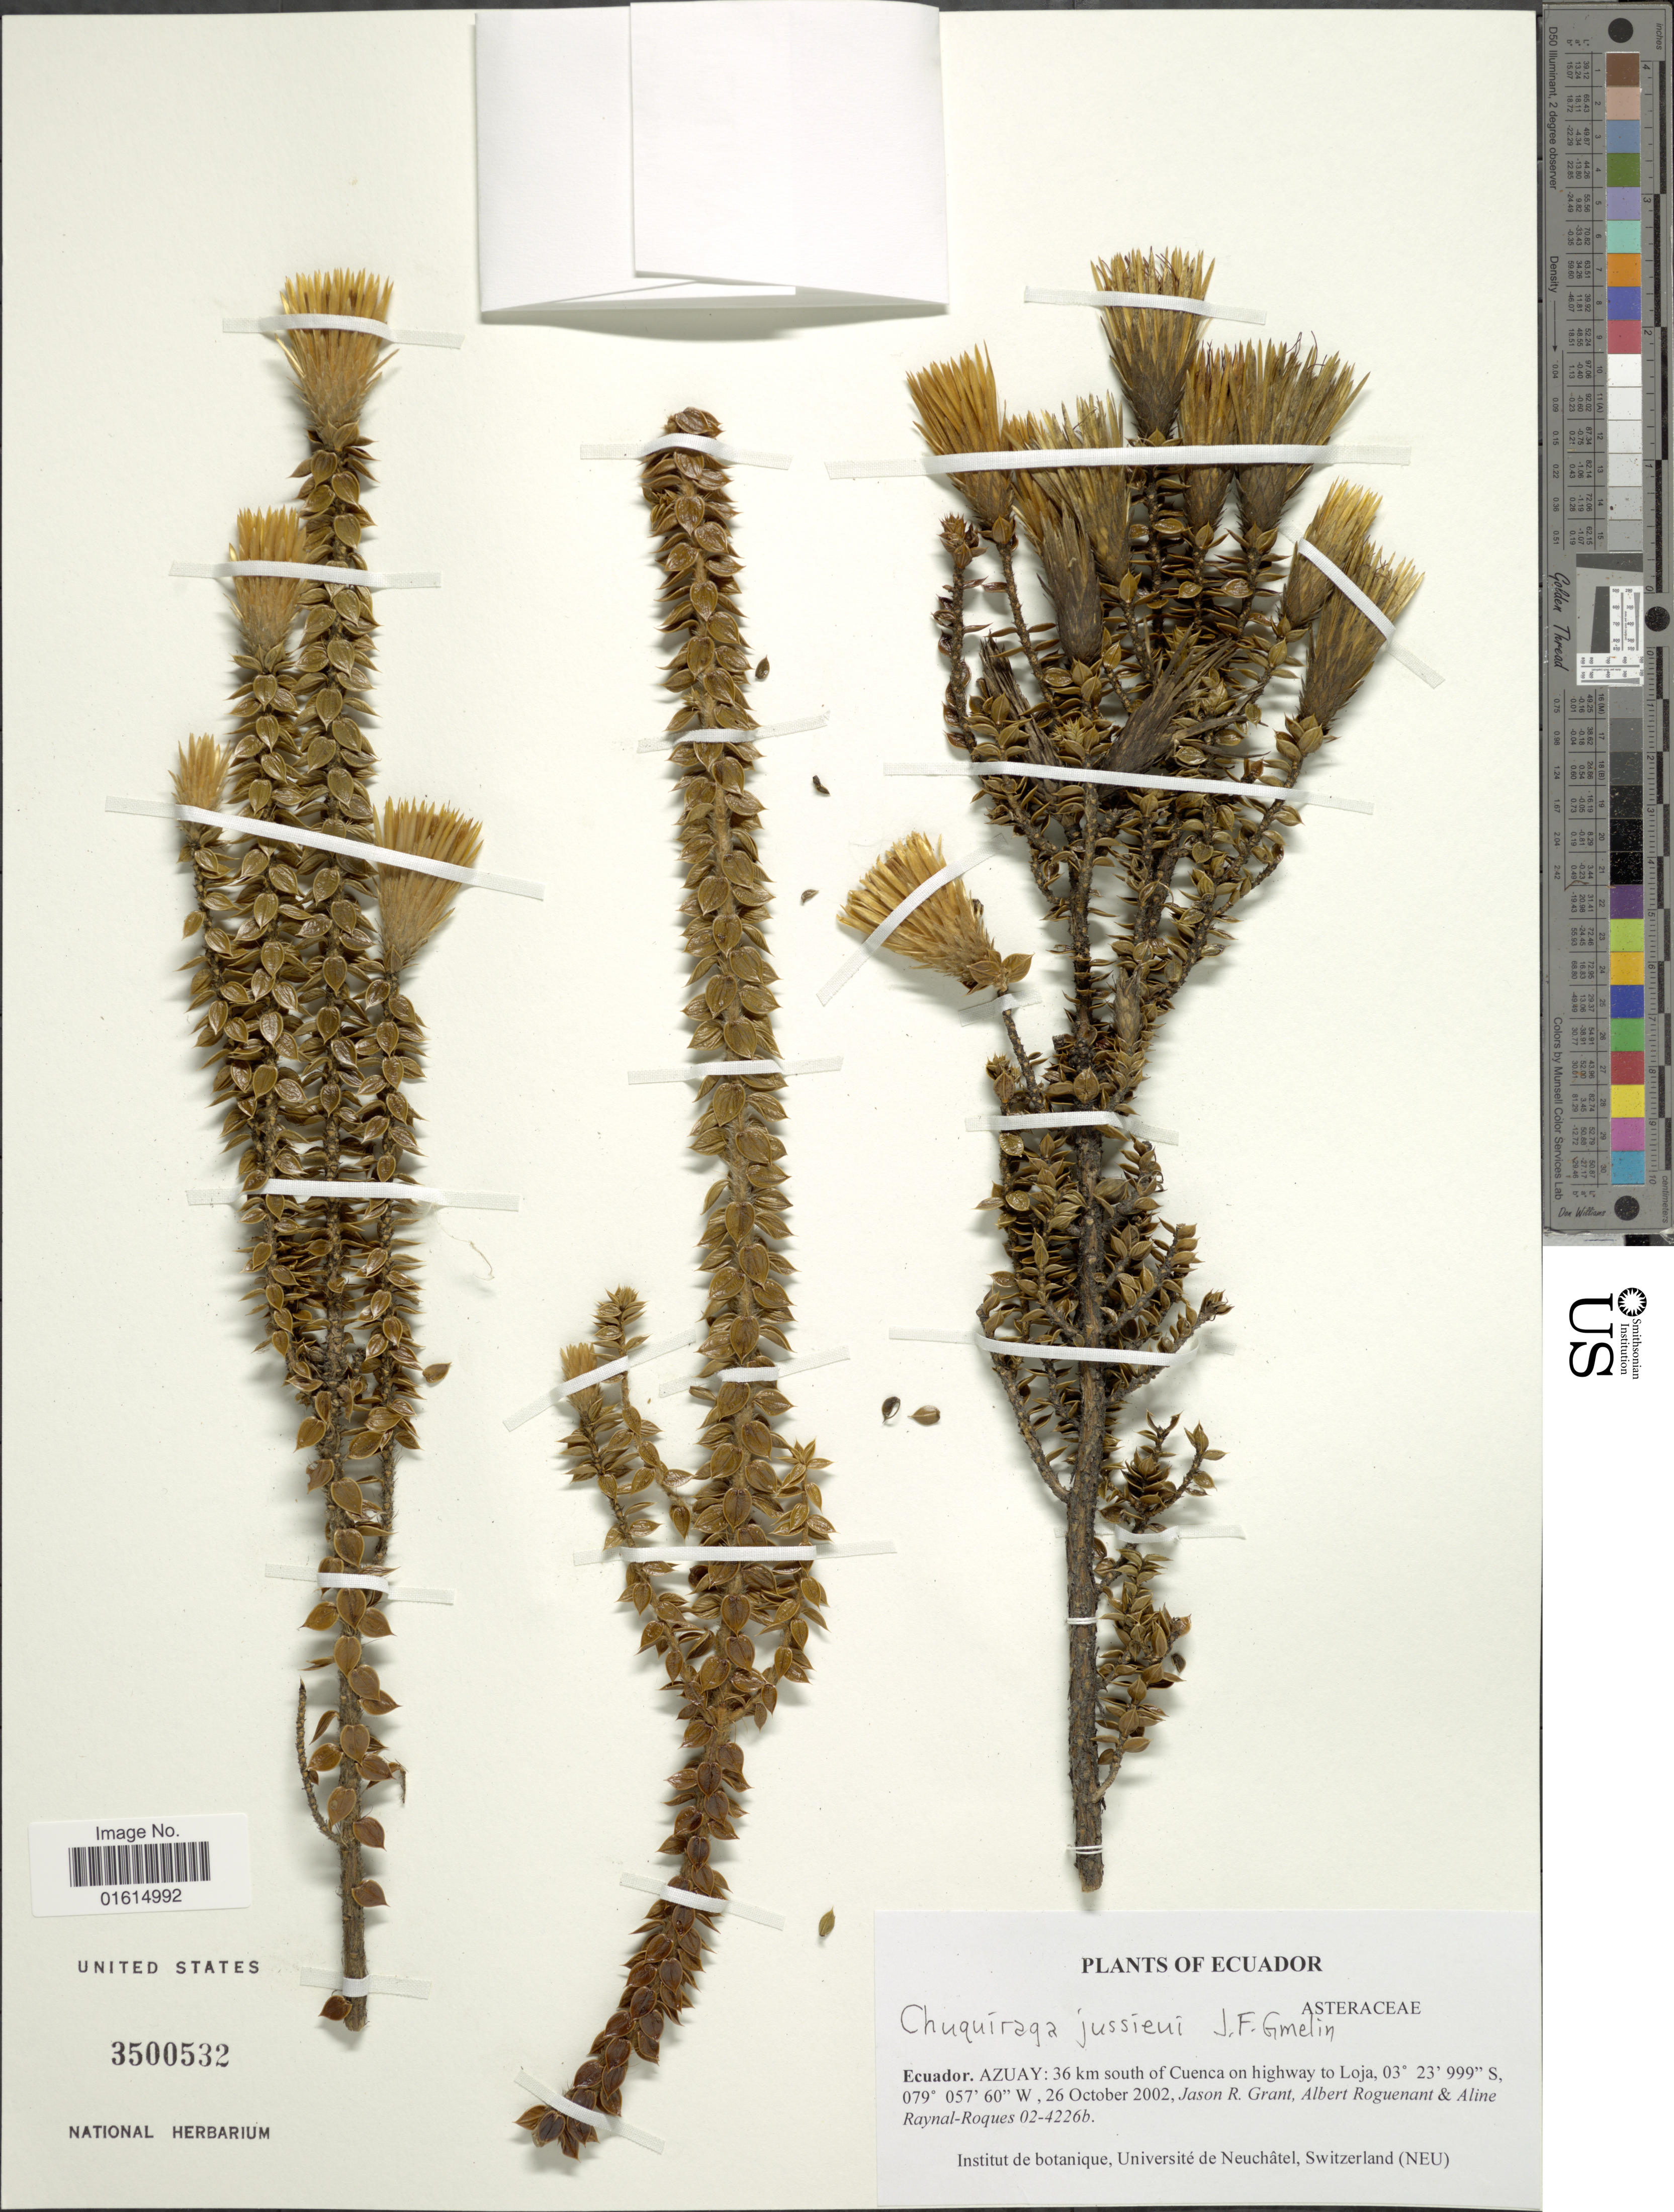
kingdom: Plantae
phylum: Tracheophyta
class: Magnoliopsida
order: Asterales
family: Asteraceae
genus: Chuquiraga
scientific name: Chuquiraga jussieui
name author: J.F. Gmel.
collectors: J. Grant, A. Roguenant & A. M. Raynal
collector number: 02-4226b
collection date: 2002-10-26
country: Ecuador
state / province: Azuay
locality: Azuay, 36 km south of Cuenca on highway to Loja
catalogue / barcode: US 3500532